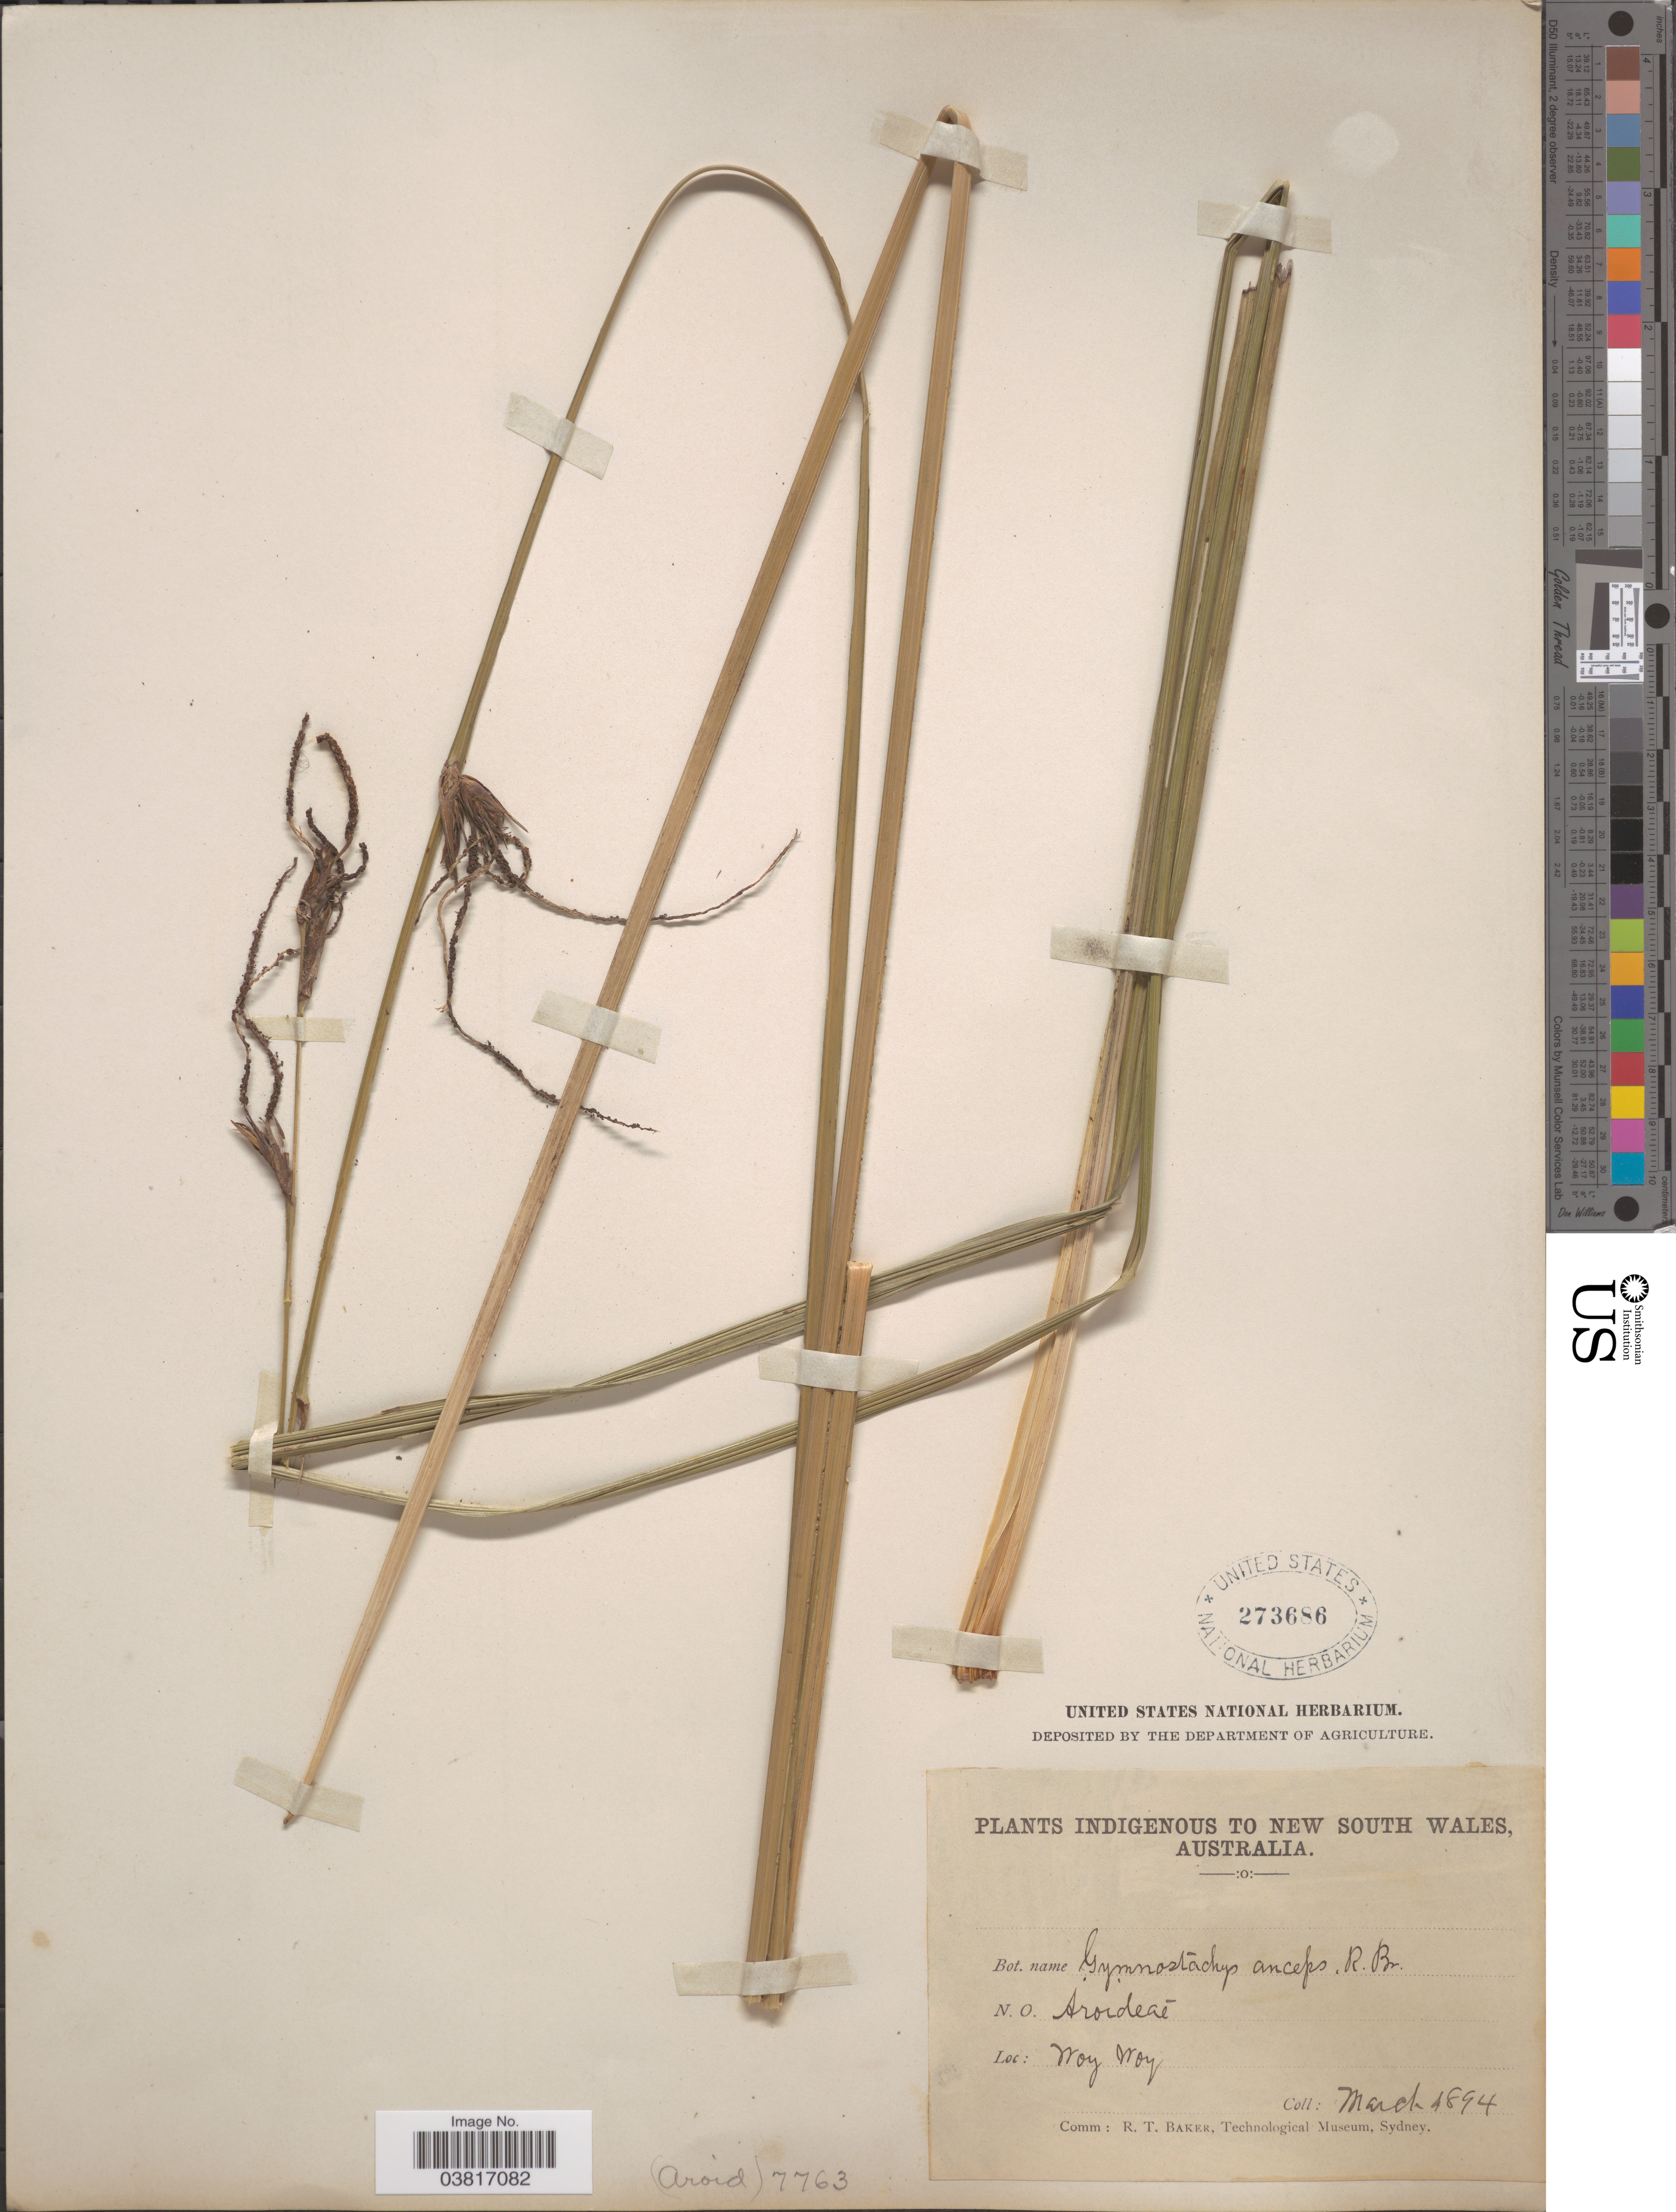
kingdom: Plantae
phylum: Tracheophyta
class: Liliopsida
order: Alismatales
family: Araceae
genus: Gymnostachys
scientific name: Gymnostachys anceps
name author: R. Br.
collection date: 1894-03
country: Australia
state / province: New South Wales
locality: Woy Woy.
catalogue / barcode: US 273686